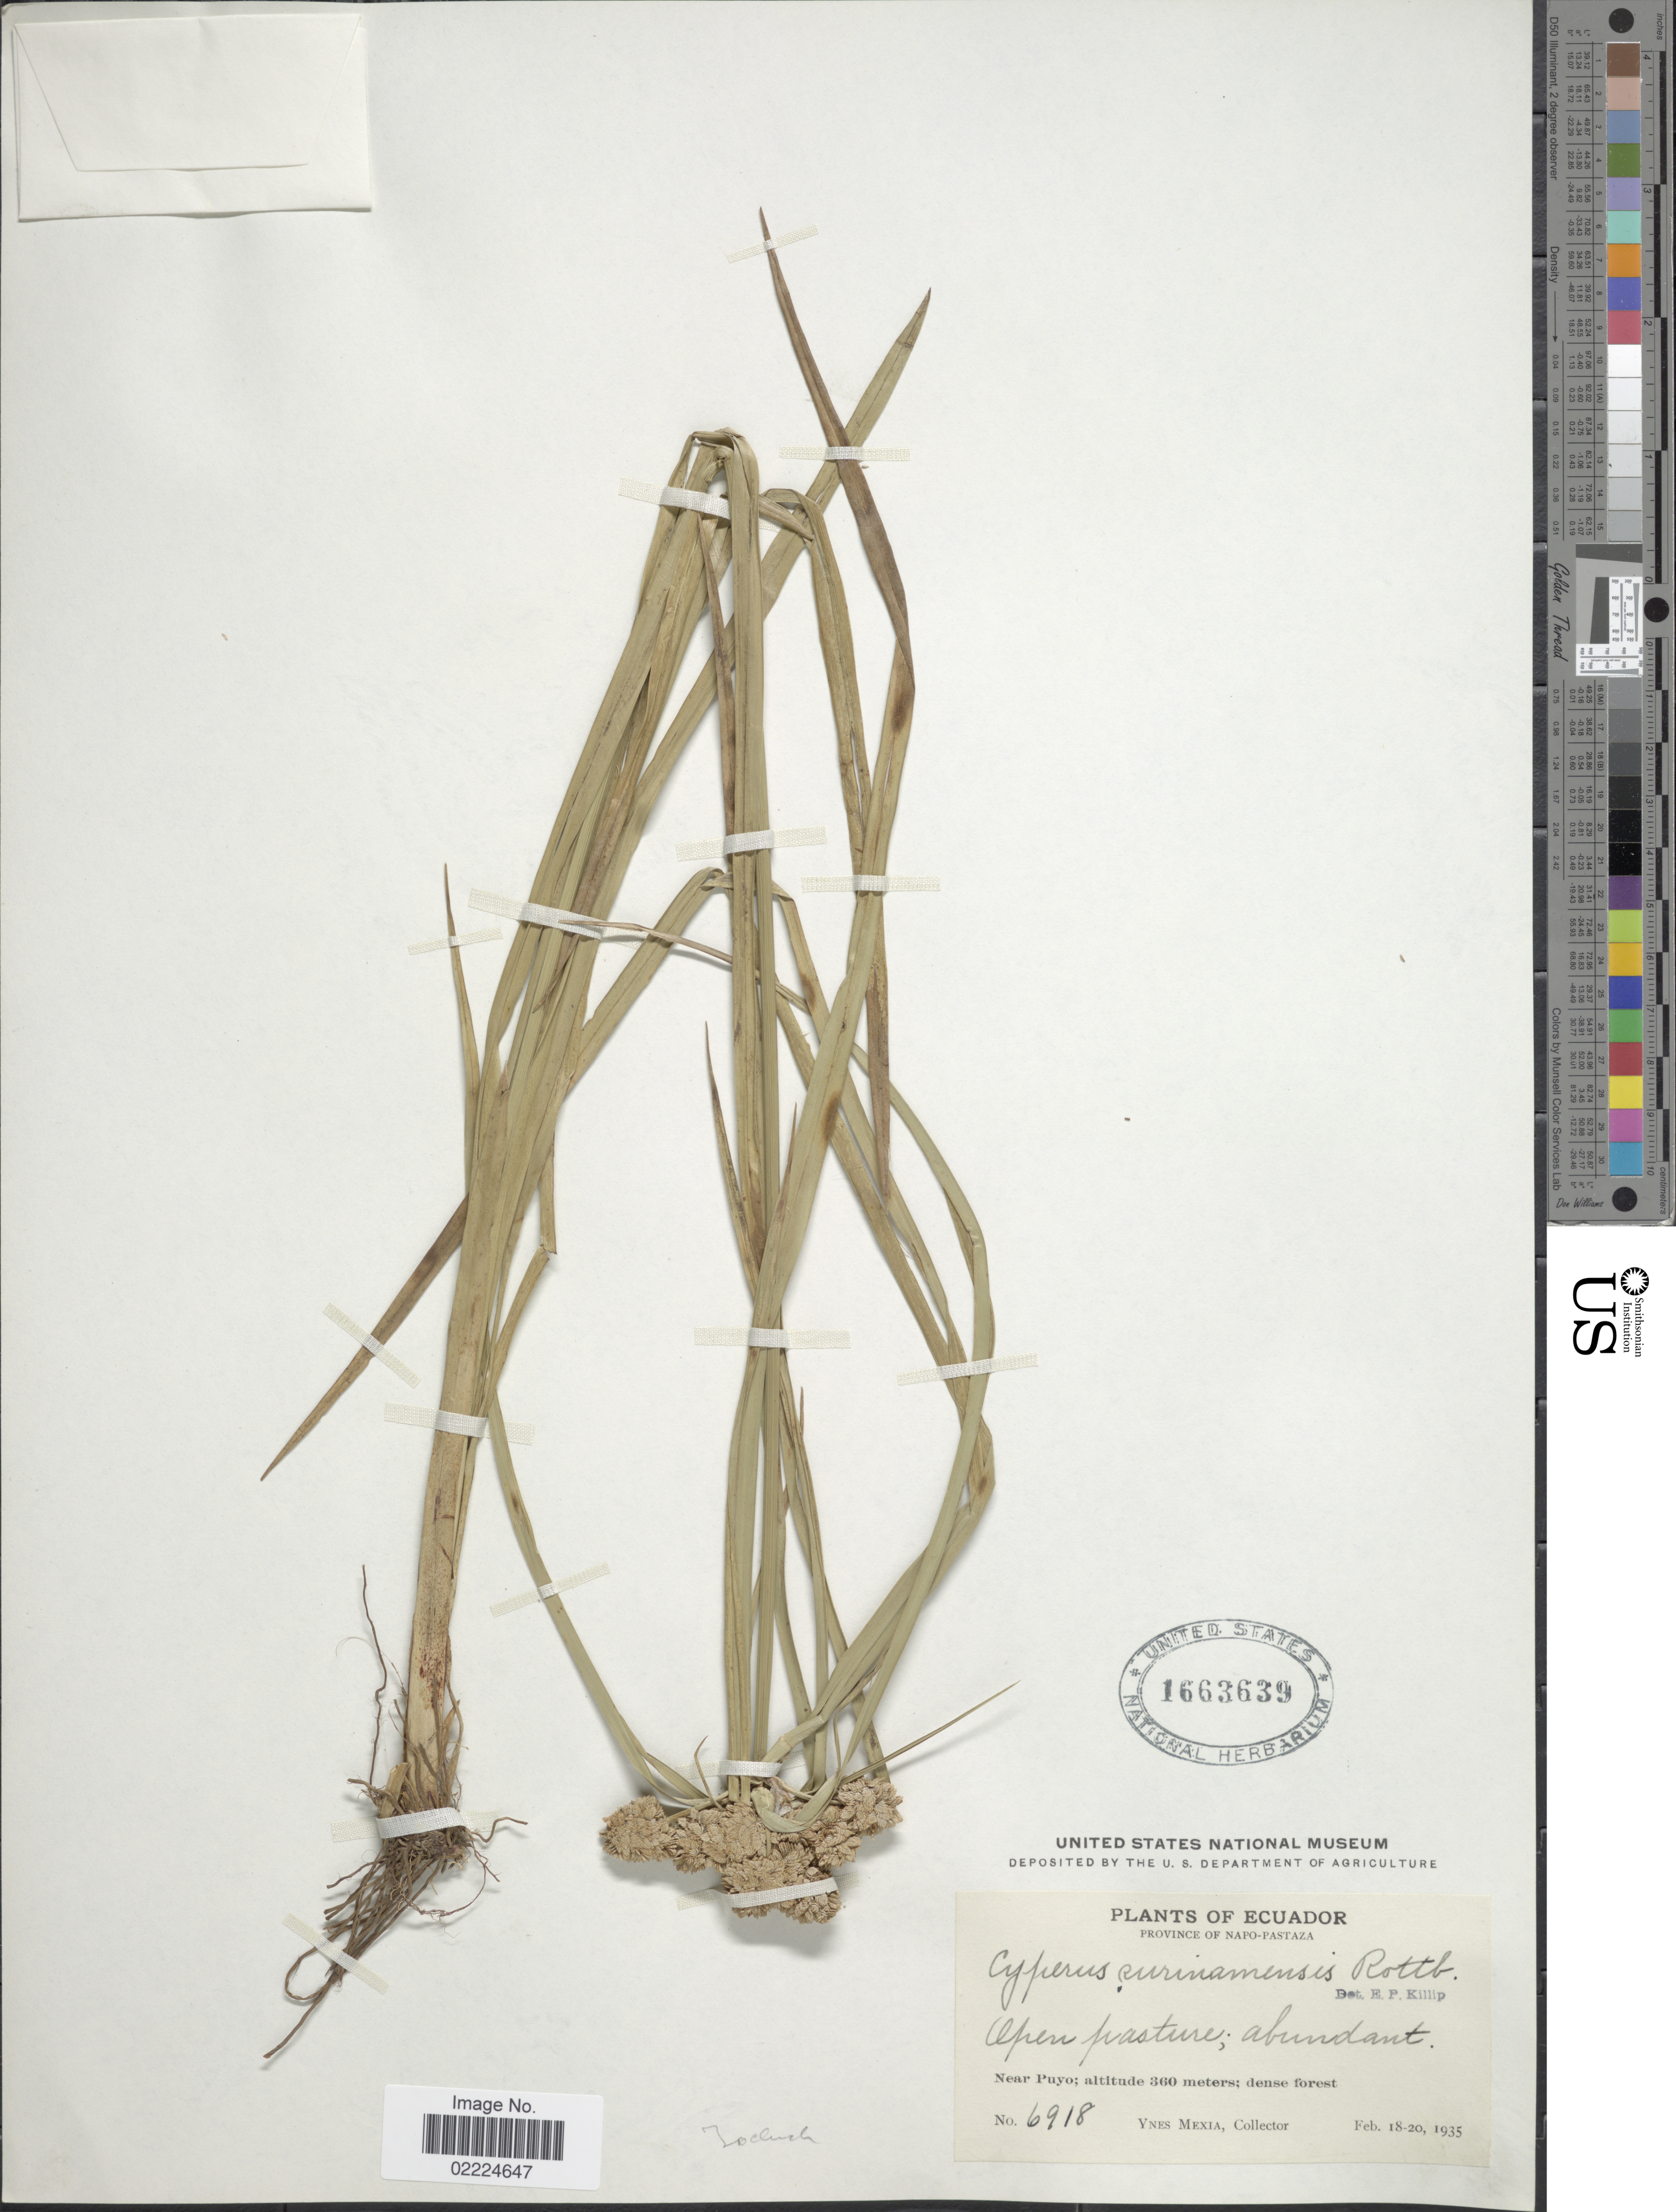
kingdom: Plantae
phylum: Tracheophyta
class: Liliopsida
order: Poales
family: Cyperaceae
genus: Cyperus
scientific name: Cyperus surinamensis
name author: Rottb.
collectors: Y. Mexia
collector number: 6918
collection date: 1935-02-18/1935-02-20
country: Ecuador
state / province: Napo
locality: Province of Napo- Pastaza, near Puyo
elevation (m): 360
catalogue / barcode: US 1663639